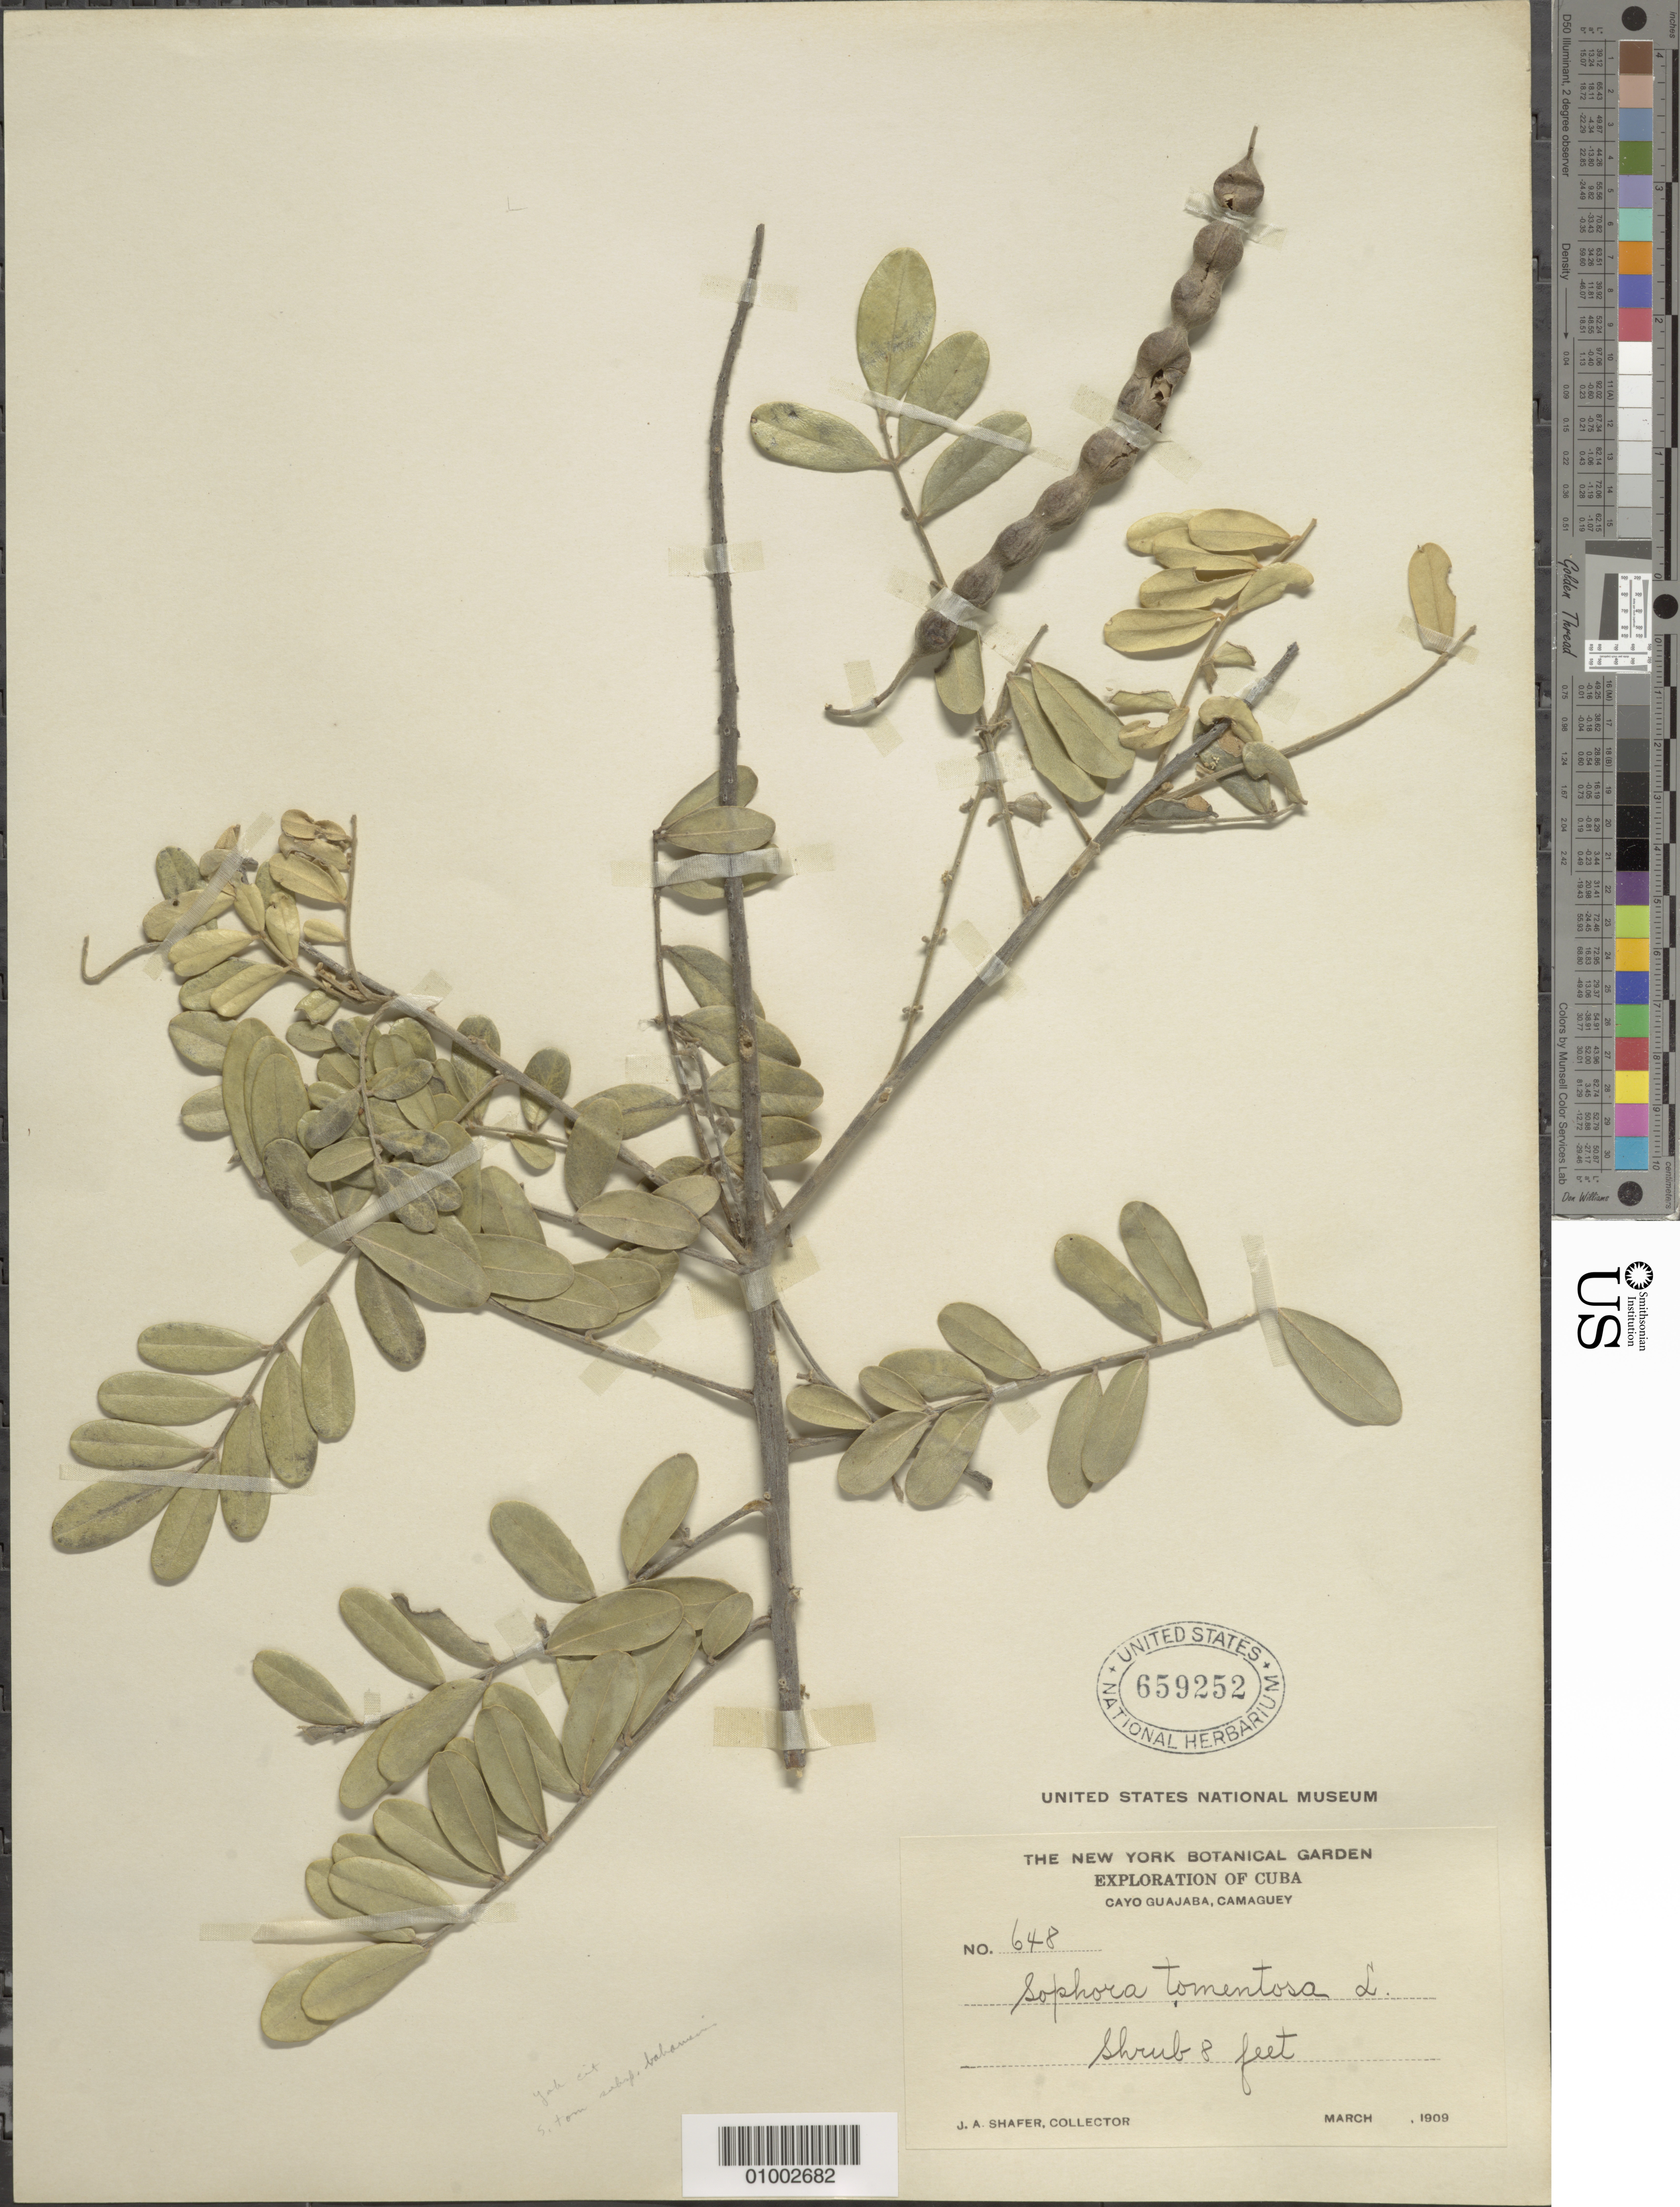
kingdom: Plantae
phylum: Tracheophyta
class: Magnoliopsida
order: Fabales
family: Fabaceae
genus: Sophora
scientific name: Sophora tomentosa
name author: L.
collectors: J. A. Shafer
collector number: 648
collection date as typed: Mar 1909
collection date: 1909-03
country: Cuba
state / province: Camagüey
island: Cuba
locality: Cayo Guajaba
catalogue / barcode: US 659252